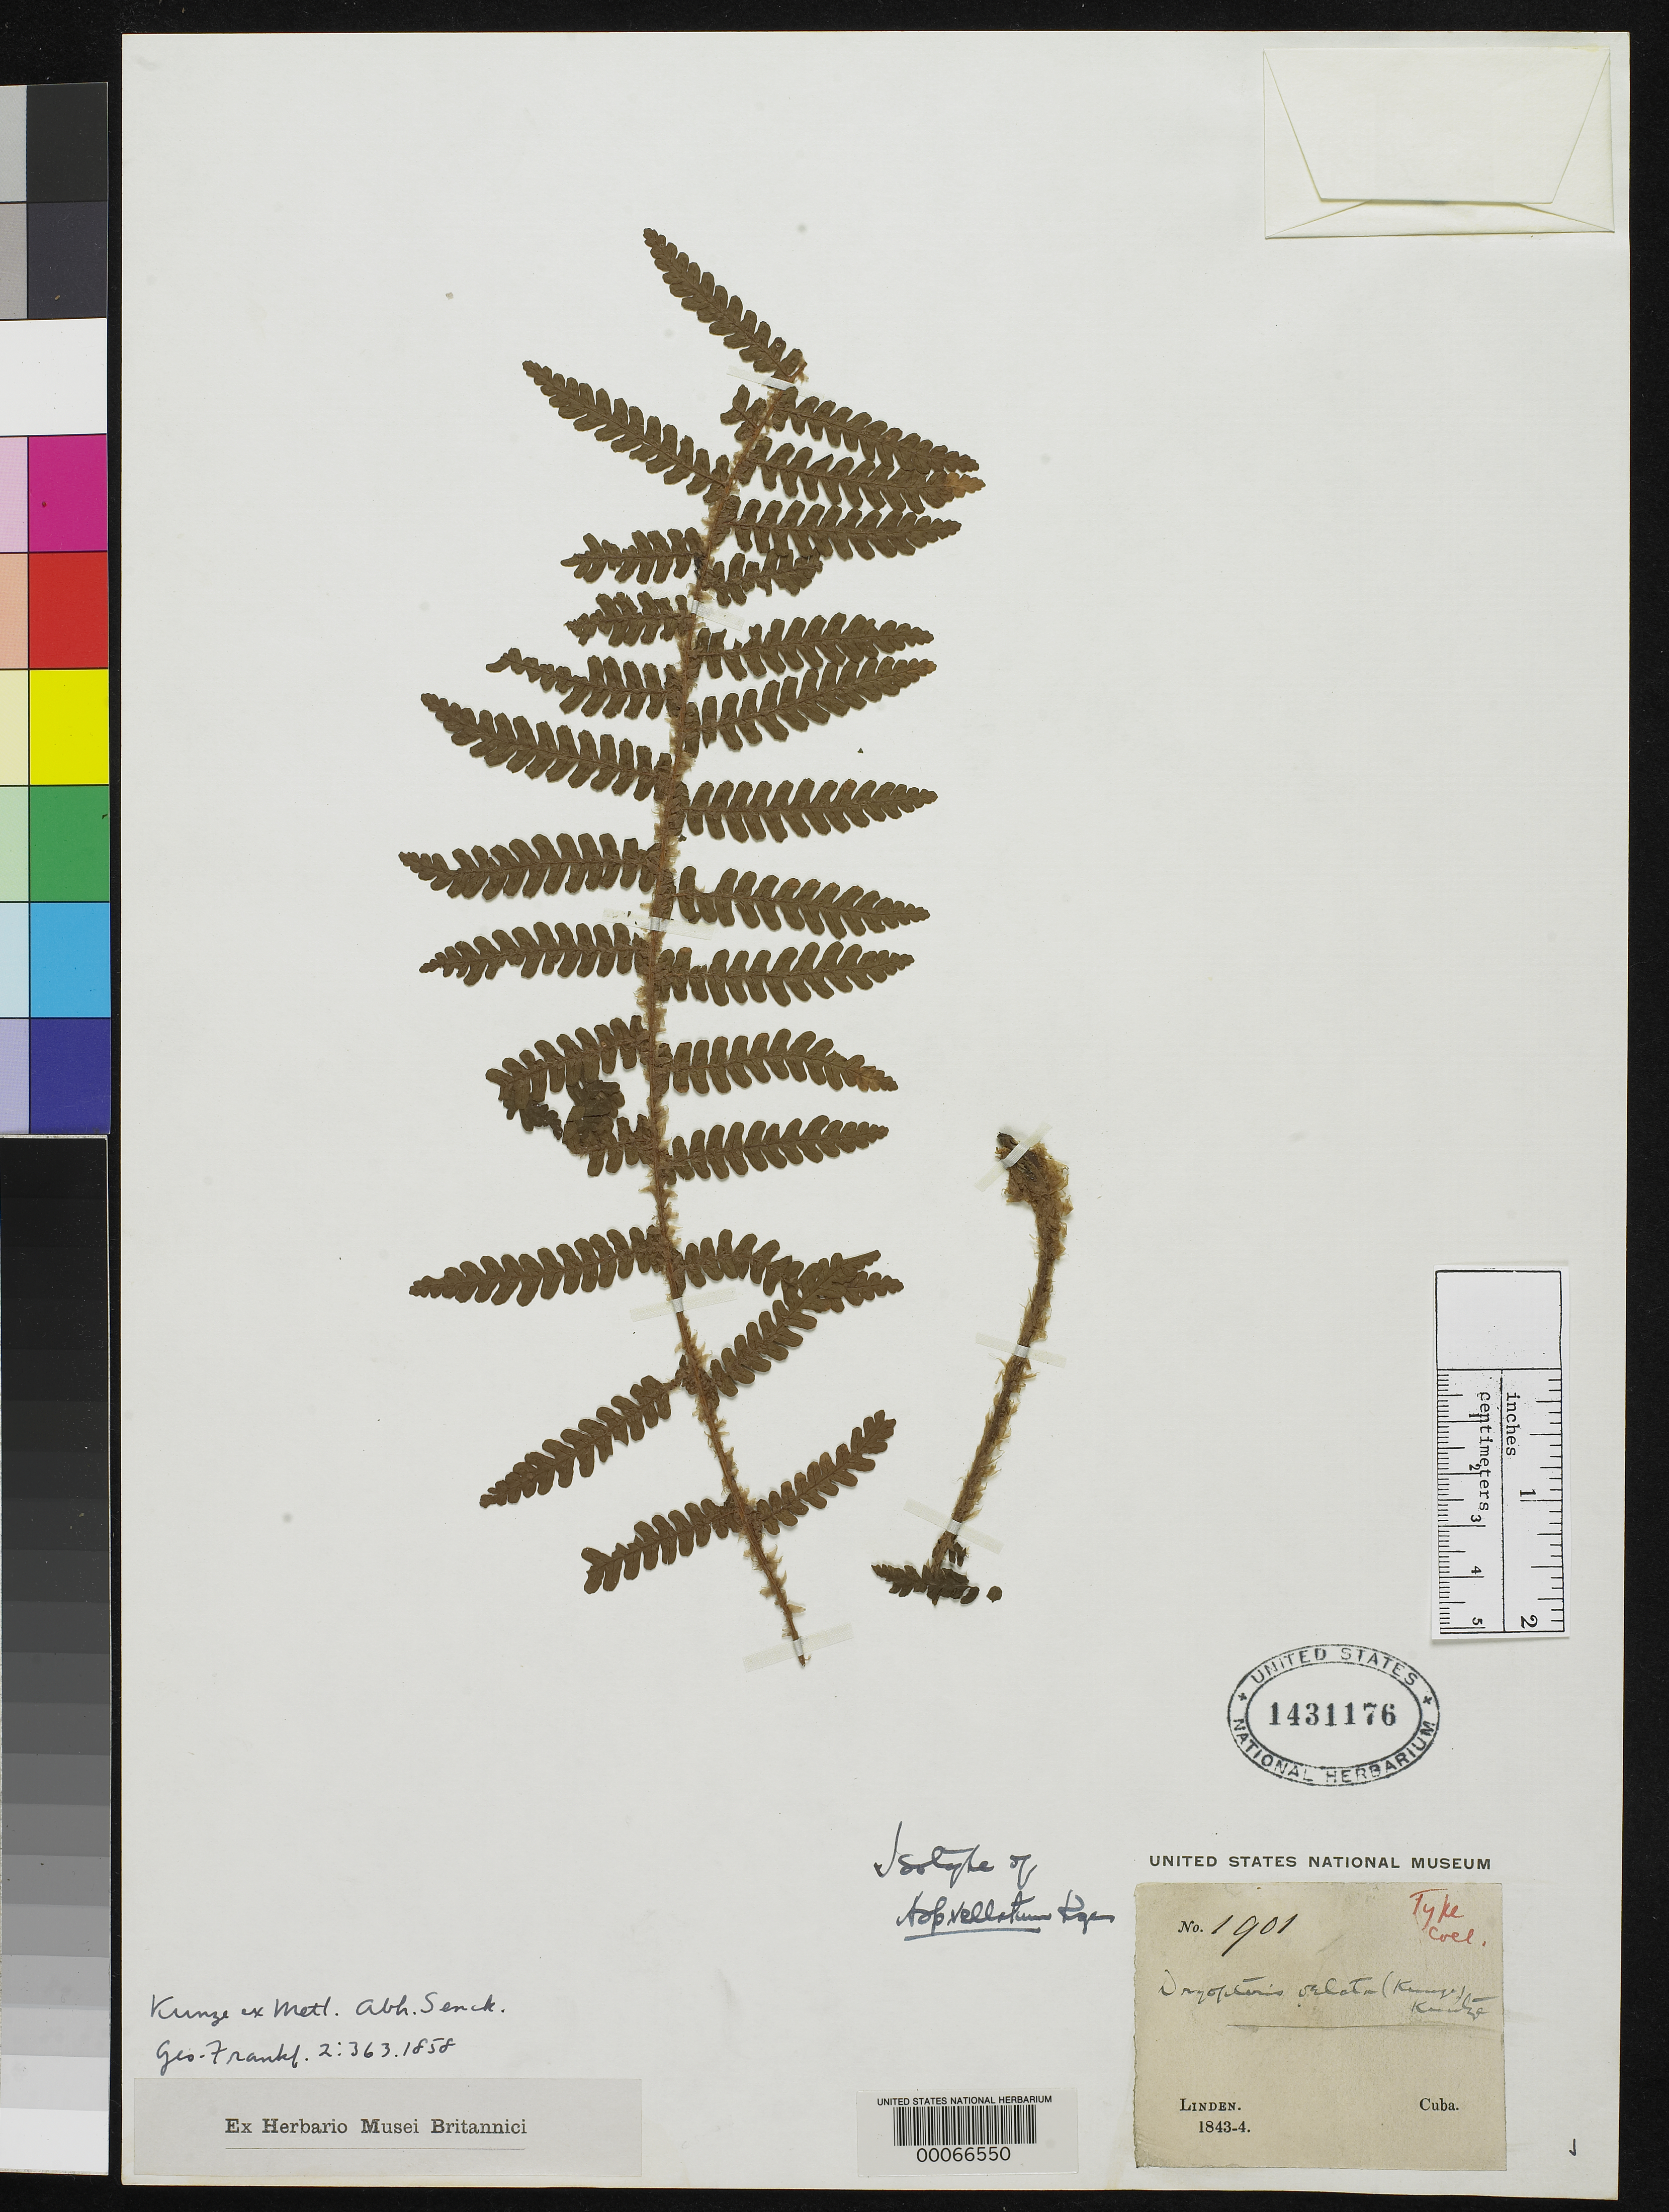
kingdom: Plantae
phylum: Tracheophyta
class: Polypodiopsida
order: Polypodiales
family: Tectariaceae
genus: Aspidium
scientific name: Aspidium velatum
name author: Kunze ex Mett.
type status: Type Collection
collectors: J. Linden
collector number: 1901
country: Cuba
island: Greater Antilles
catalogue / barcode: US 1431176